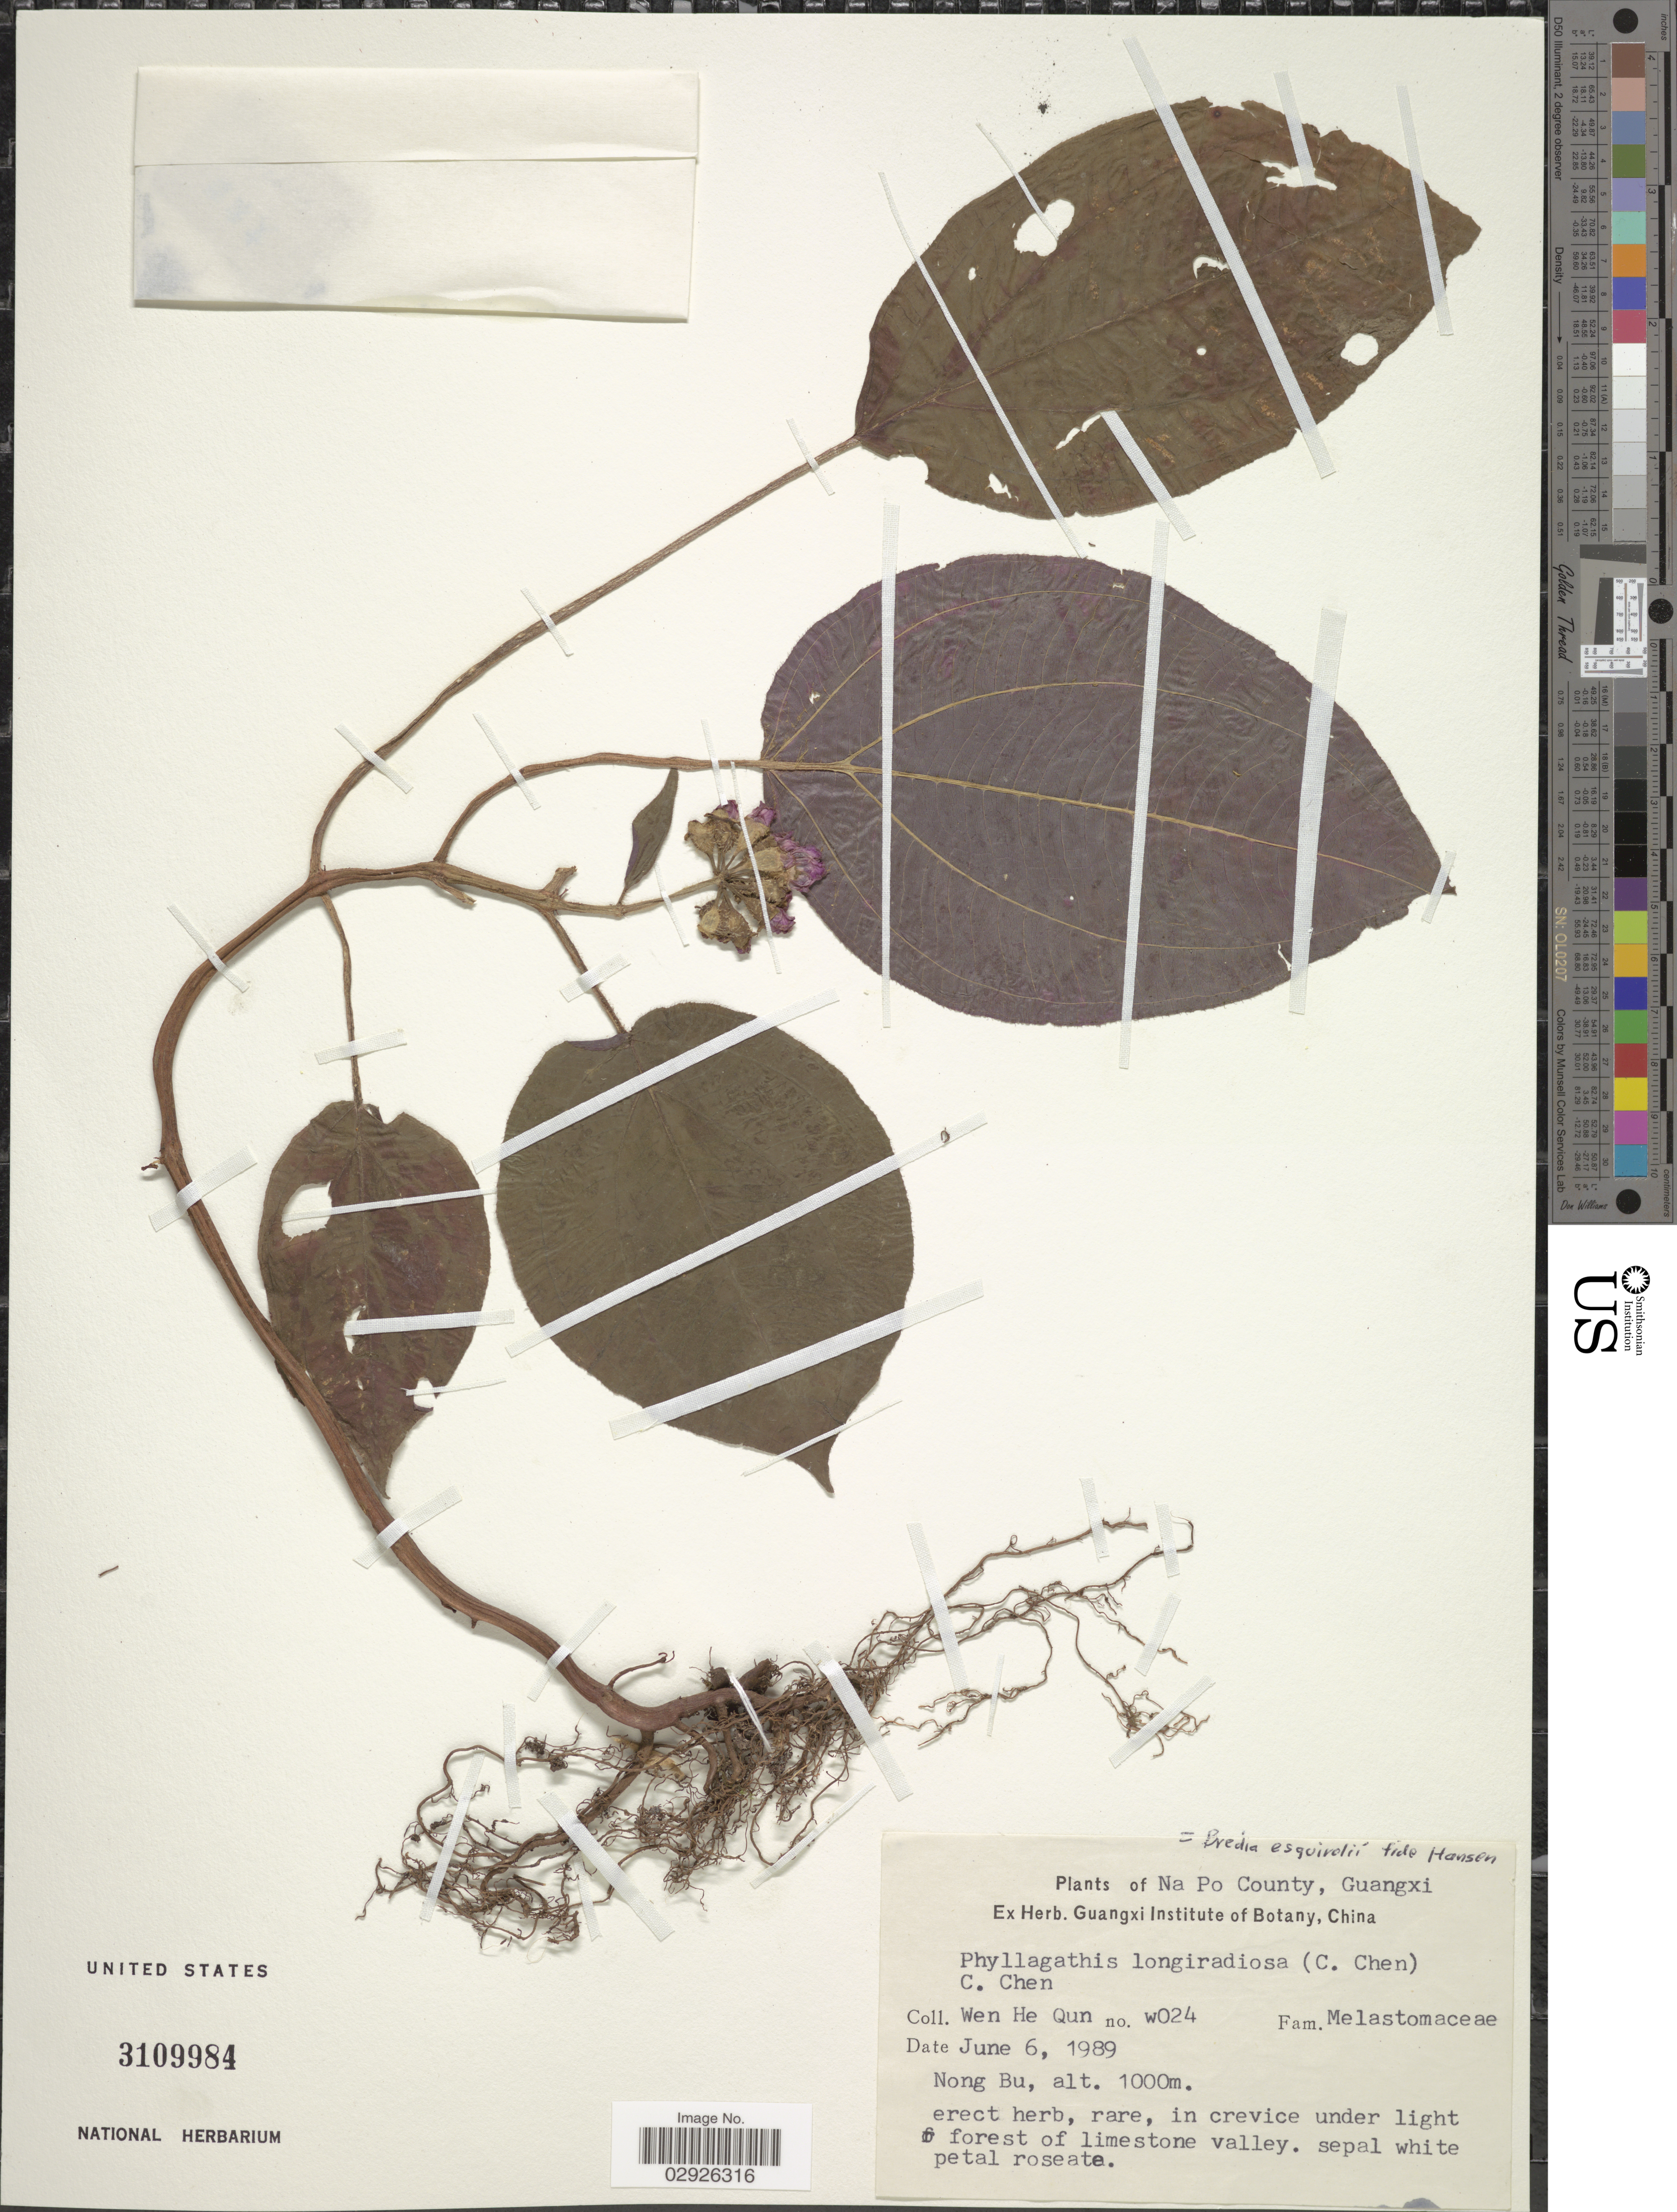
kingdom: Plantae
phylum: Tracheophyta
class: Magnoliopsida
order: Myrtales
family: Melastomataceae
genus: Bredia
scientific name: Bredia esquirolii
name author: (H. Lév.) Lauener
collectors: H. Wen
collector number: W024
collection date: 1989-06-06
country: China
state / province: Guangxi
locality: Na Po County, Nong Bu.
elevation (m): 1000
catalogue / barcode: US 3109984